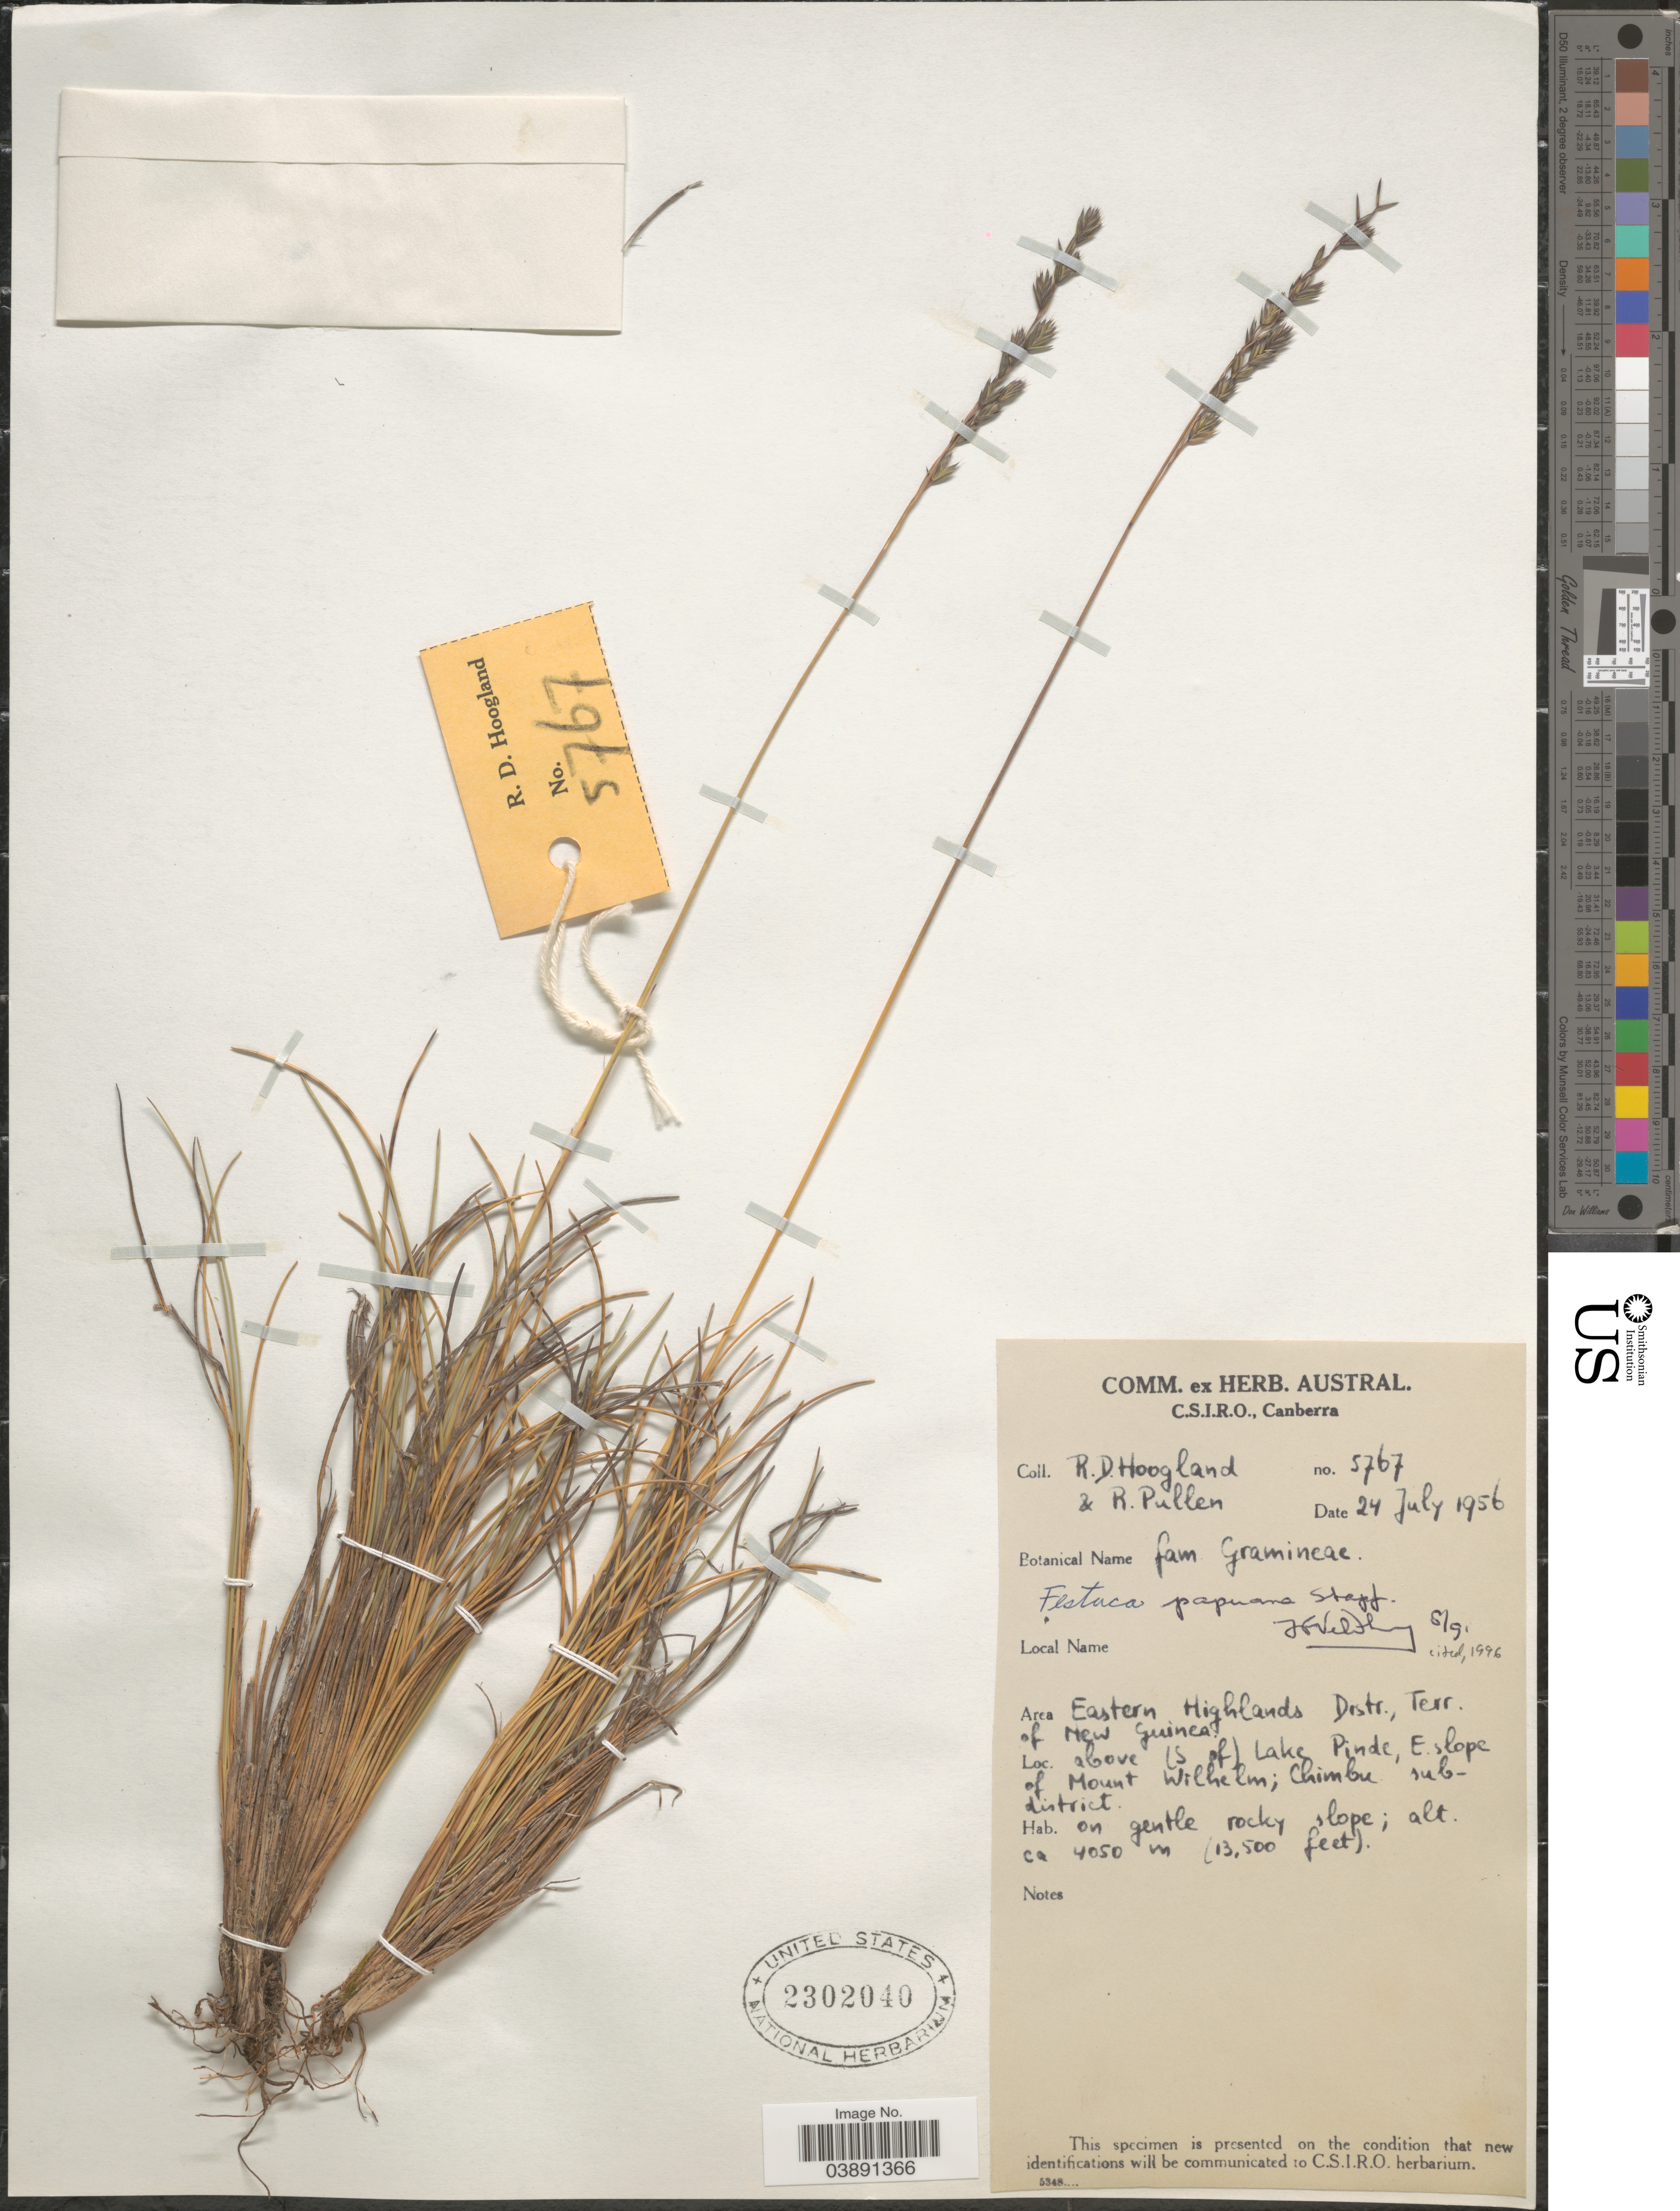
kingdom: Plantae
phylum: Tracheophyta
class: Liliopsida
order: Poales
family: Poaceae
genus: Festuca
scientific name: Festuca papuana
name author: Stapf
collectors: R. D. Hoogland & R. Pullen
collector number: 5767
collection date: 1956-07-24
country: Papua New Guinea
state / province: Chimbu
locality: Area Eastern Highlands Distr., Terr. of New Guinea. Above (S of) Lake Pinde, E. slope of Mount Wilhelm; Chimbu subdistrict.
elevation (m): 4050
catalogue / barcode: US 2302040